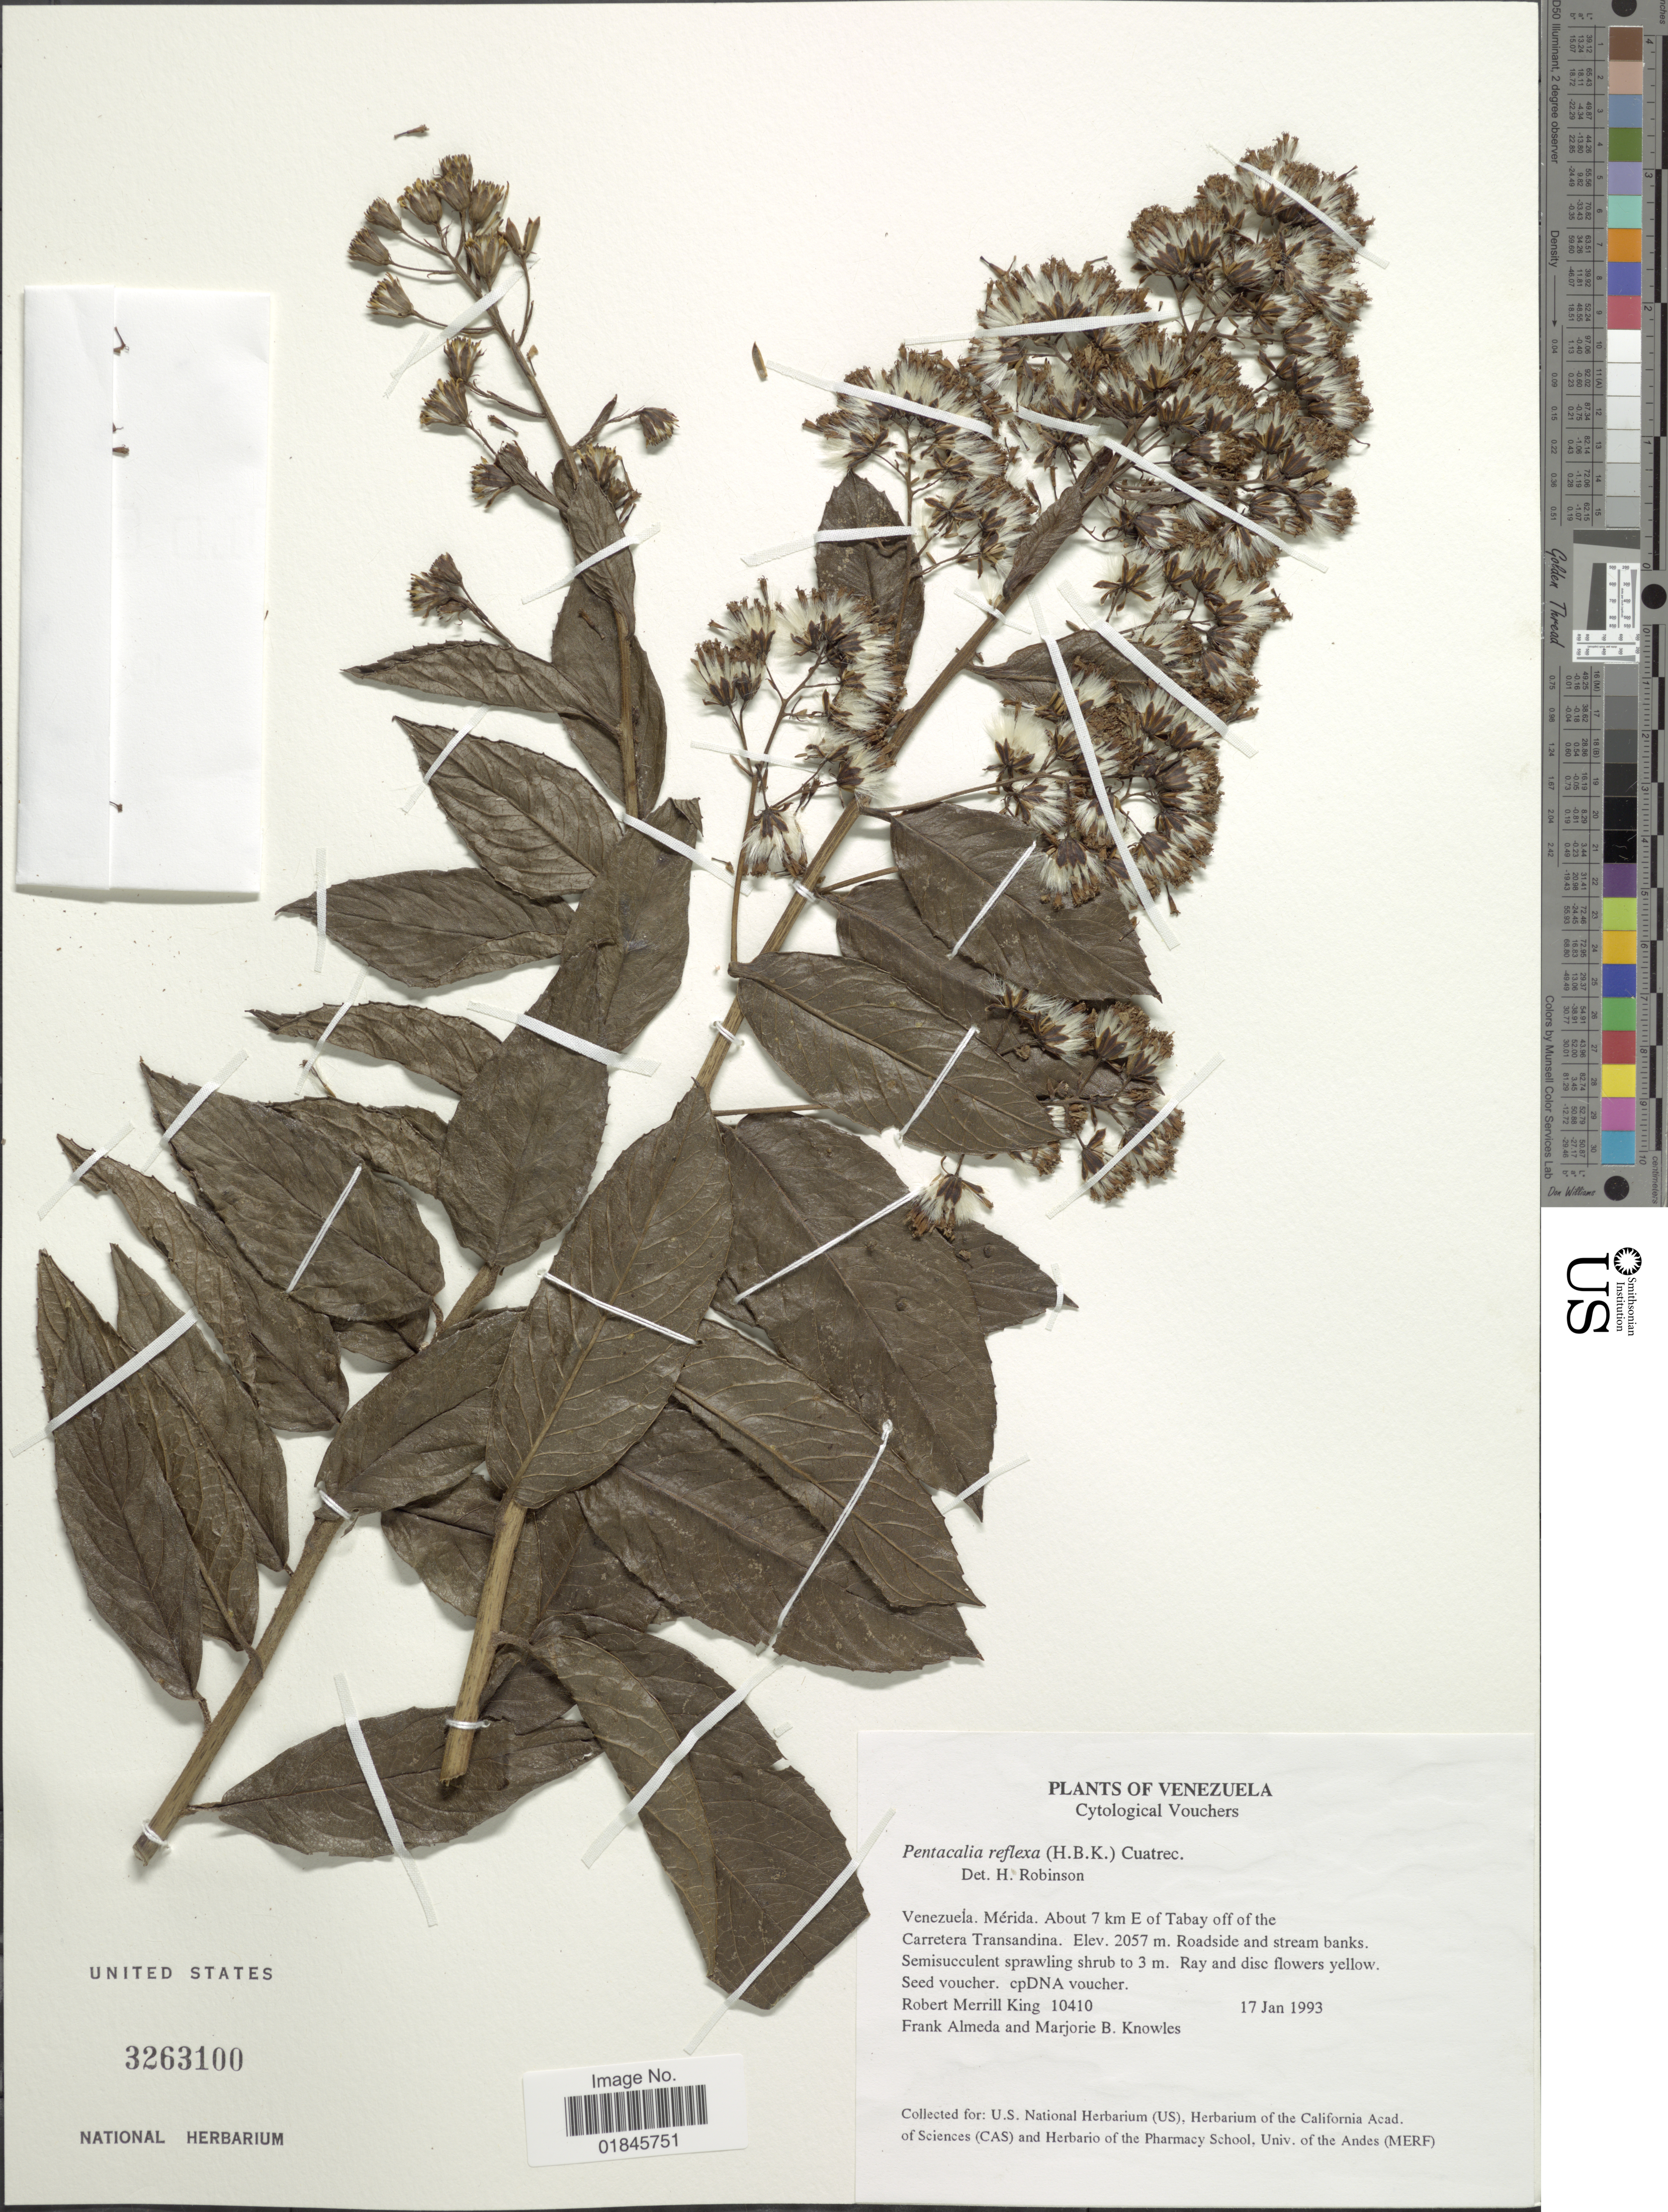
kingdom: Plantae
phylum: Tracheophyta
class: Magnoliopsida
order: Asterales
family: Asteraceae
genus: Pentacalia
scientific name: Pentacalia reflexa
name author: (Kunth) Cuatrec.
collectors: R. M. King, F. Almeda & M. B. Knowles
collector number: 10410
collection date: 1993-01-17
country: Venezuela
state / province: Mérida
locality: Venezuela. Mérida. About 7 km E of Tabay off of the Carretera Transandina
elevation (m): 2057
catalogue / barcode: US 3263100